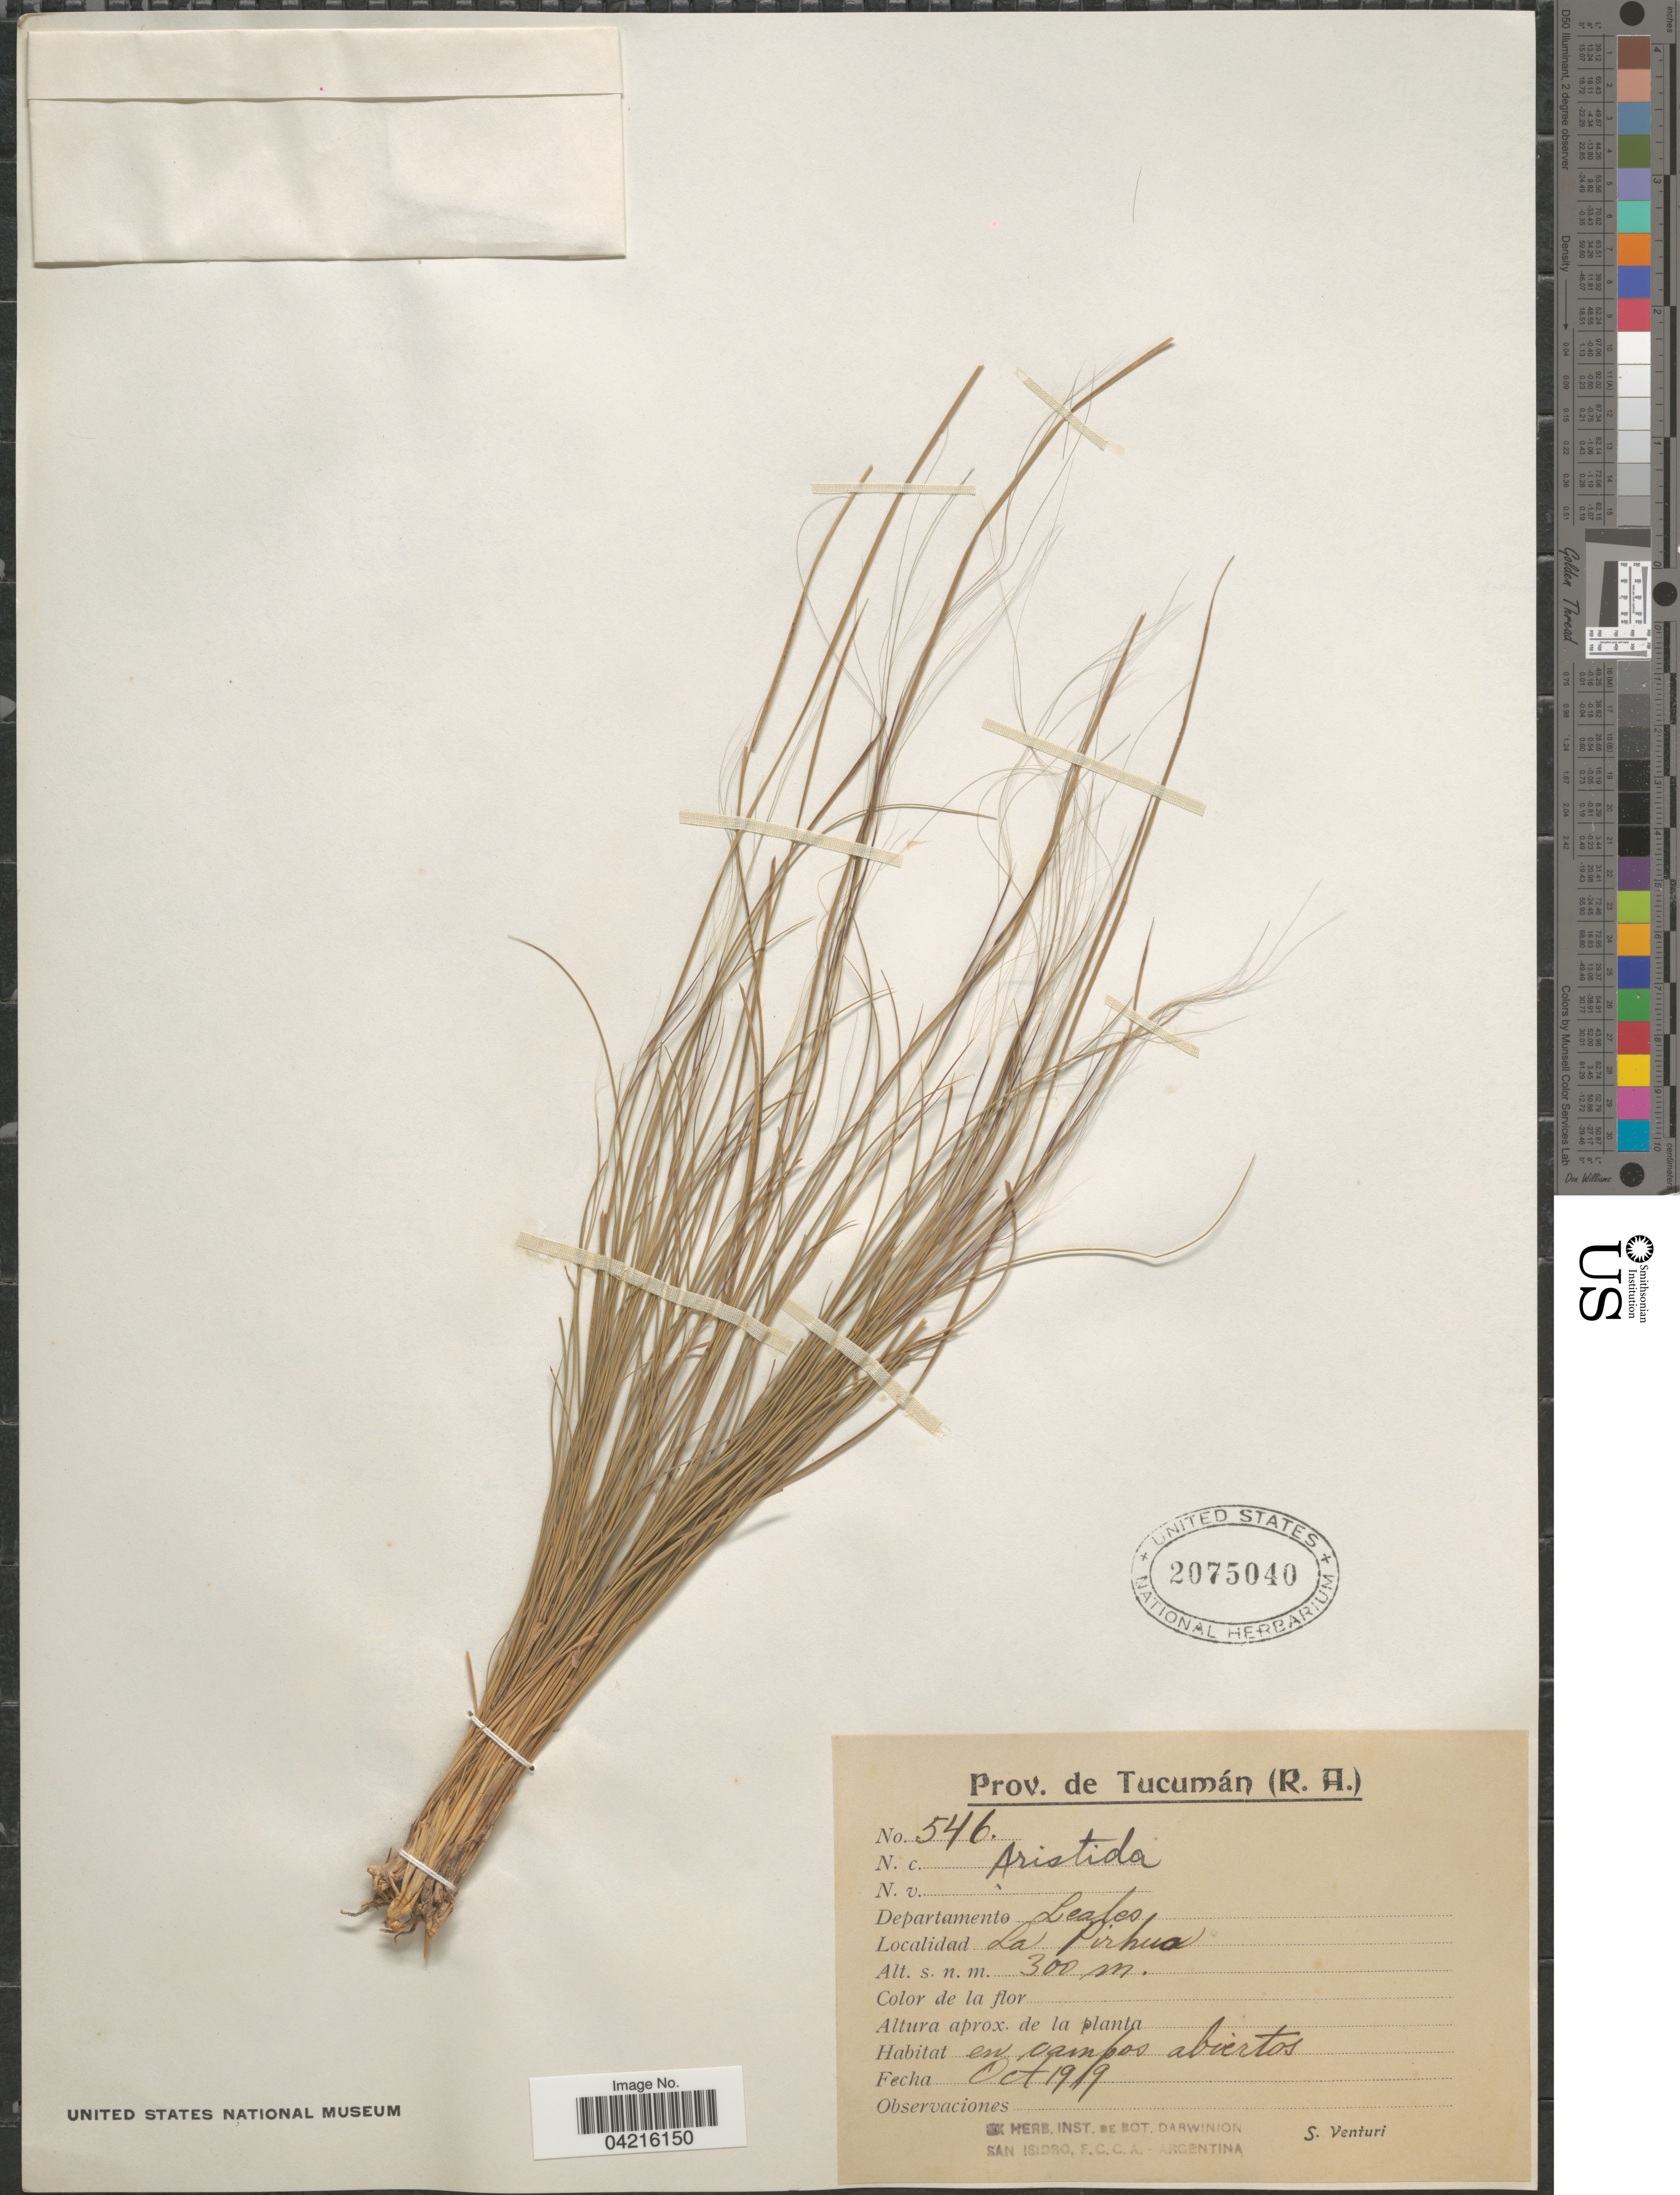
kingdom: Plantae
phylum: Tracheophyta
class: Liliopsida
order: Poales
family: Poaceae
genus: Aristida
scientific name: Aristida sp.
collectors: S. Venturi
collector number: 546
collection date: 1919-10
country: Argentina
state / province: Tucuman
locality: Departamento Leales. La Pirhua.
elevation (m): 300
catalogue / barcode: US 2075040